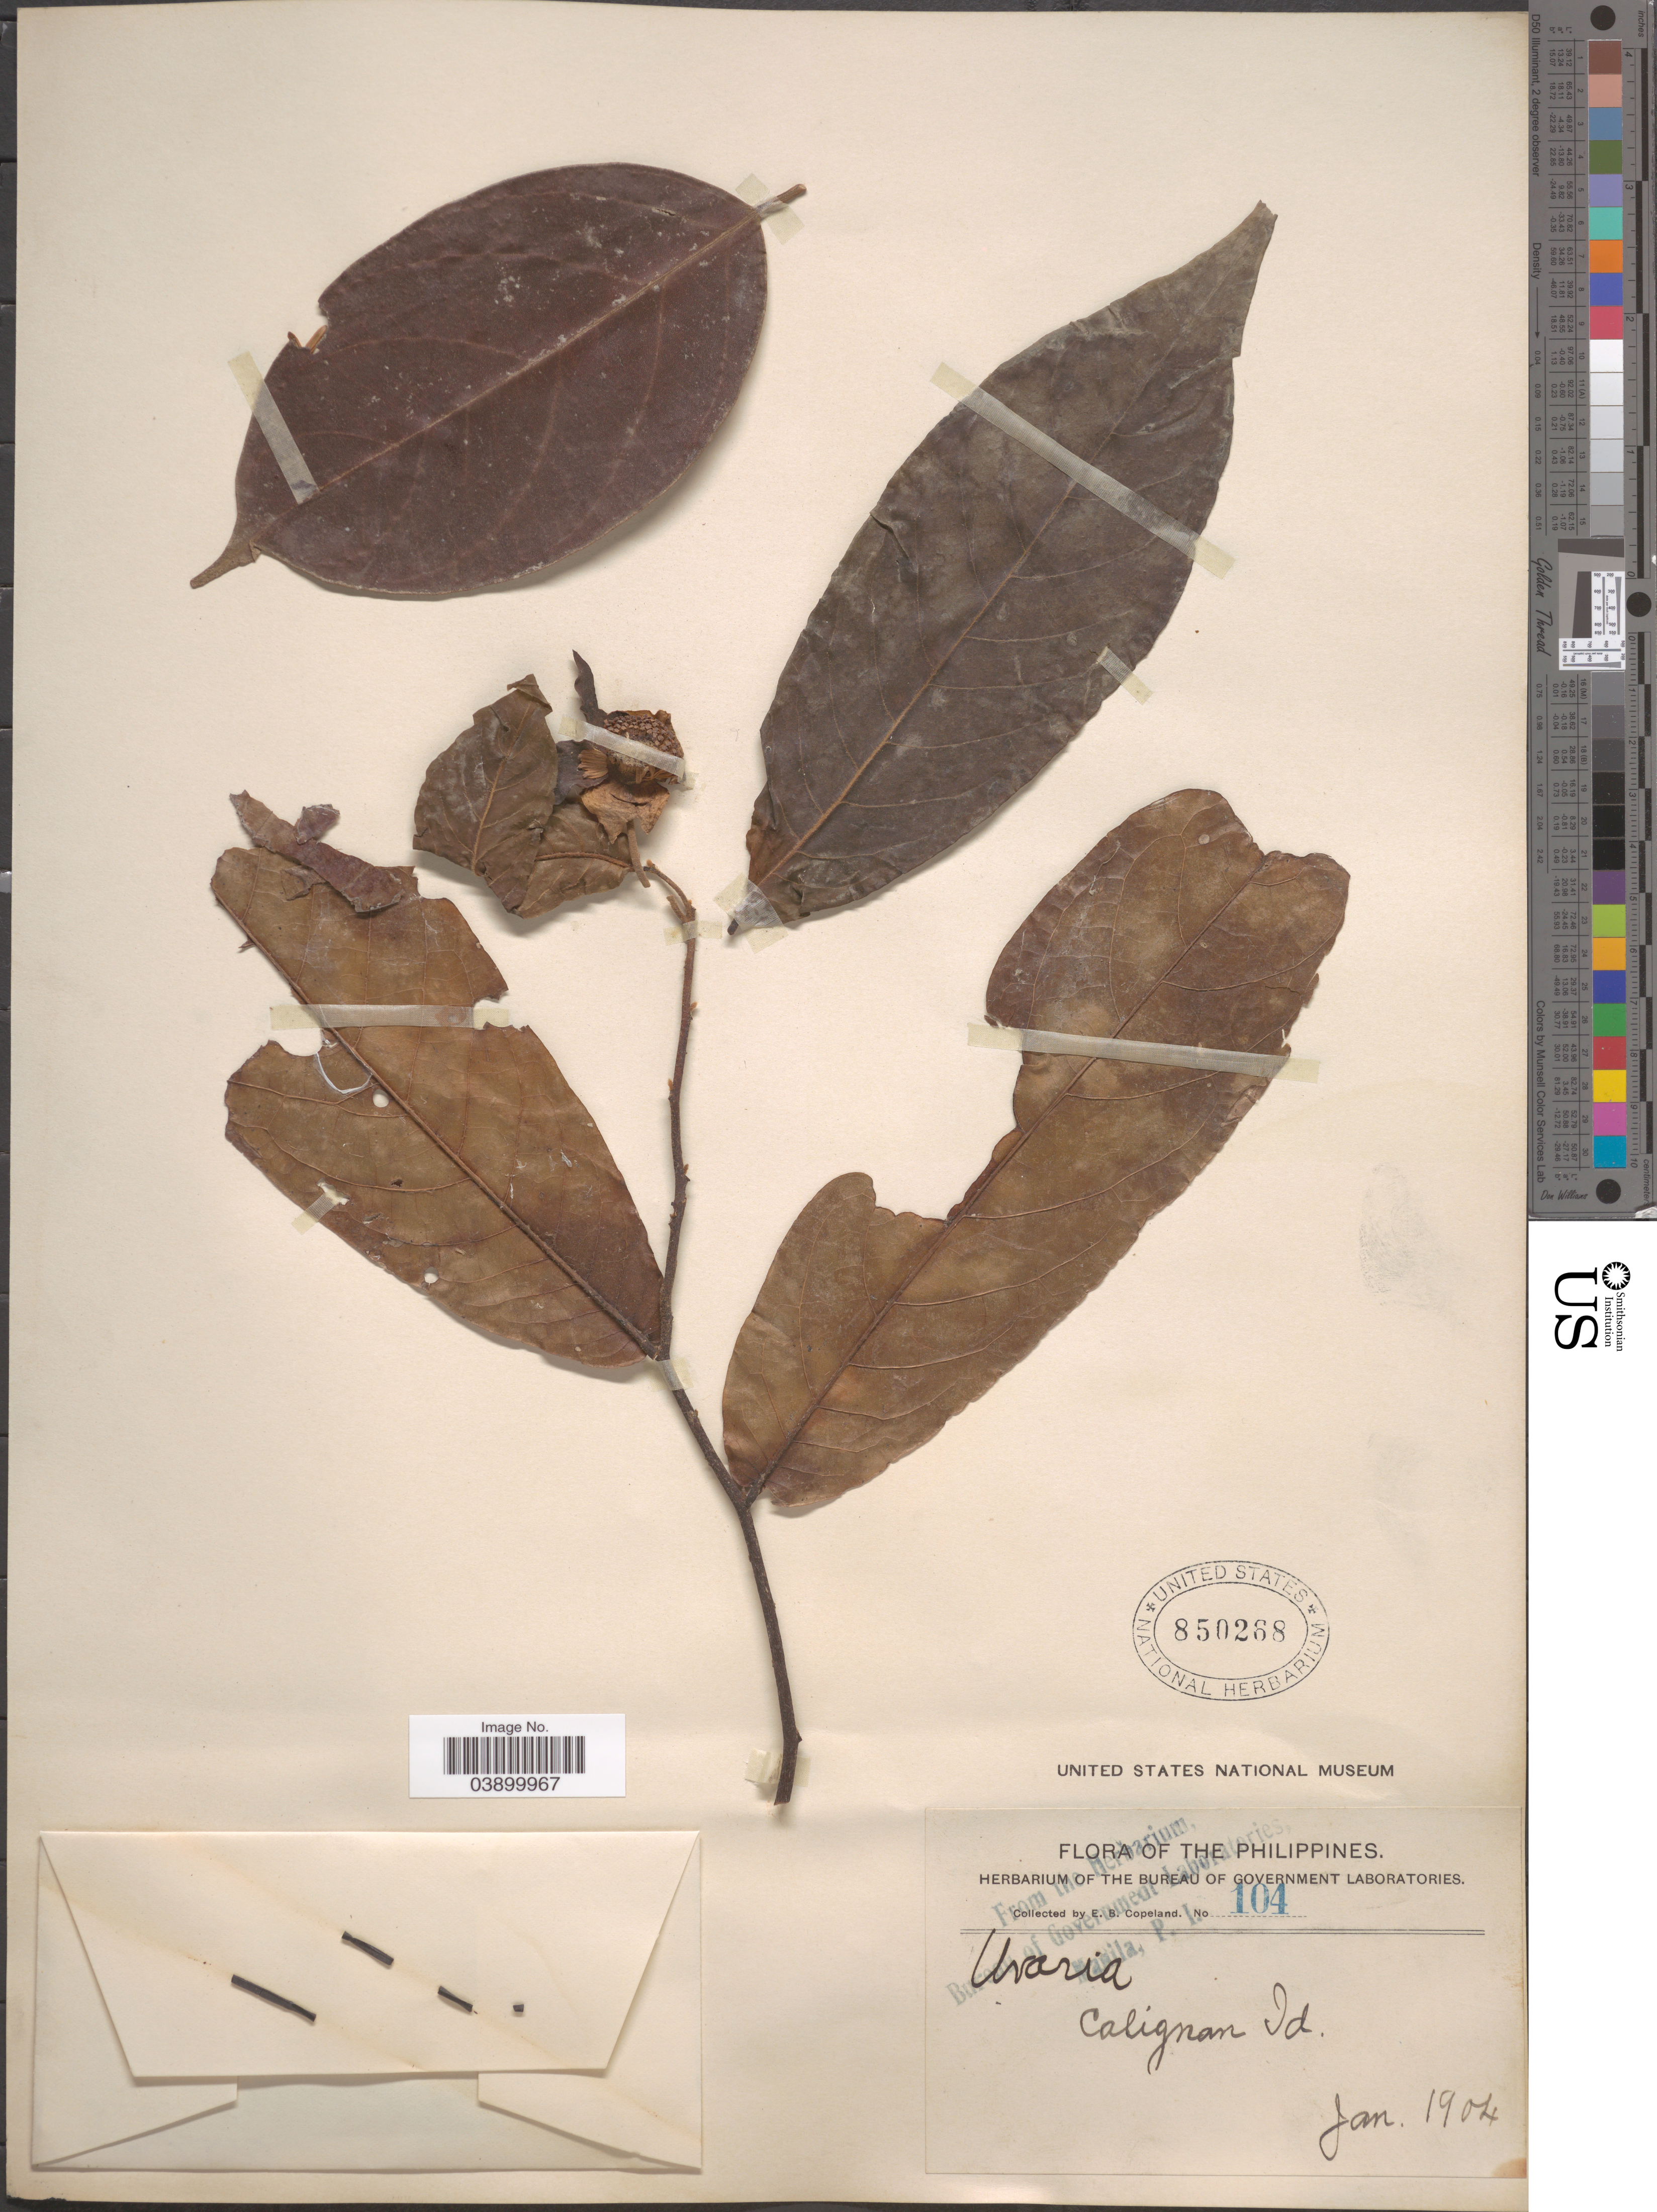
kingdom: Plantae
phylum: Tracheophyta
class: Magnoliopsida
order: Magnoliales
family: Annonaceae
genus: Uvaria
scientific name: Uvaria sp.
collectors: E. B. Copeland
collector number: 104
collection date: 1904-01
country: Philippines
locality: Calignan Id.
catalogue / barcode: US 850268